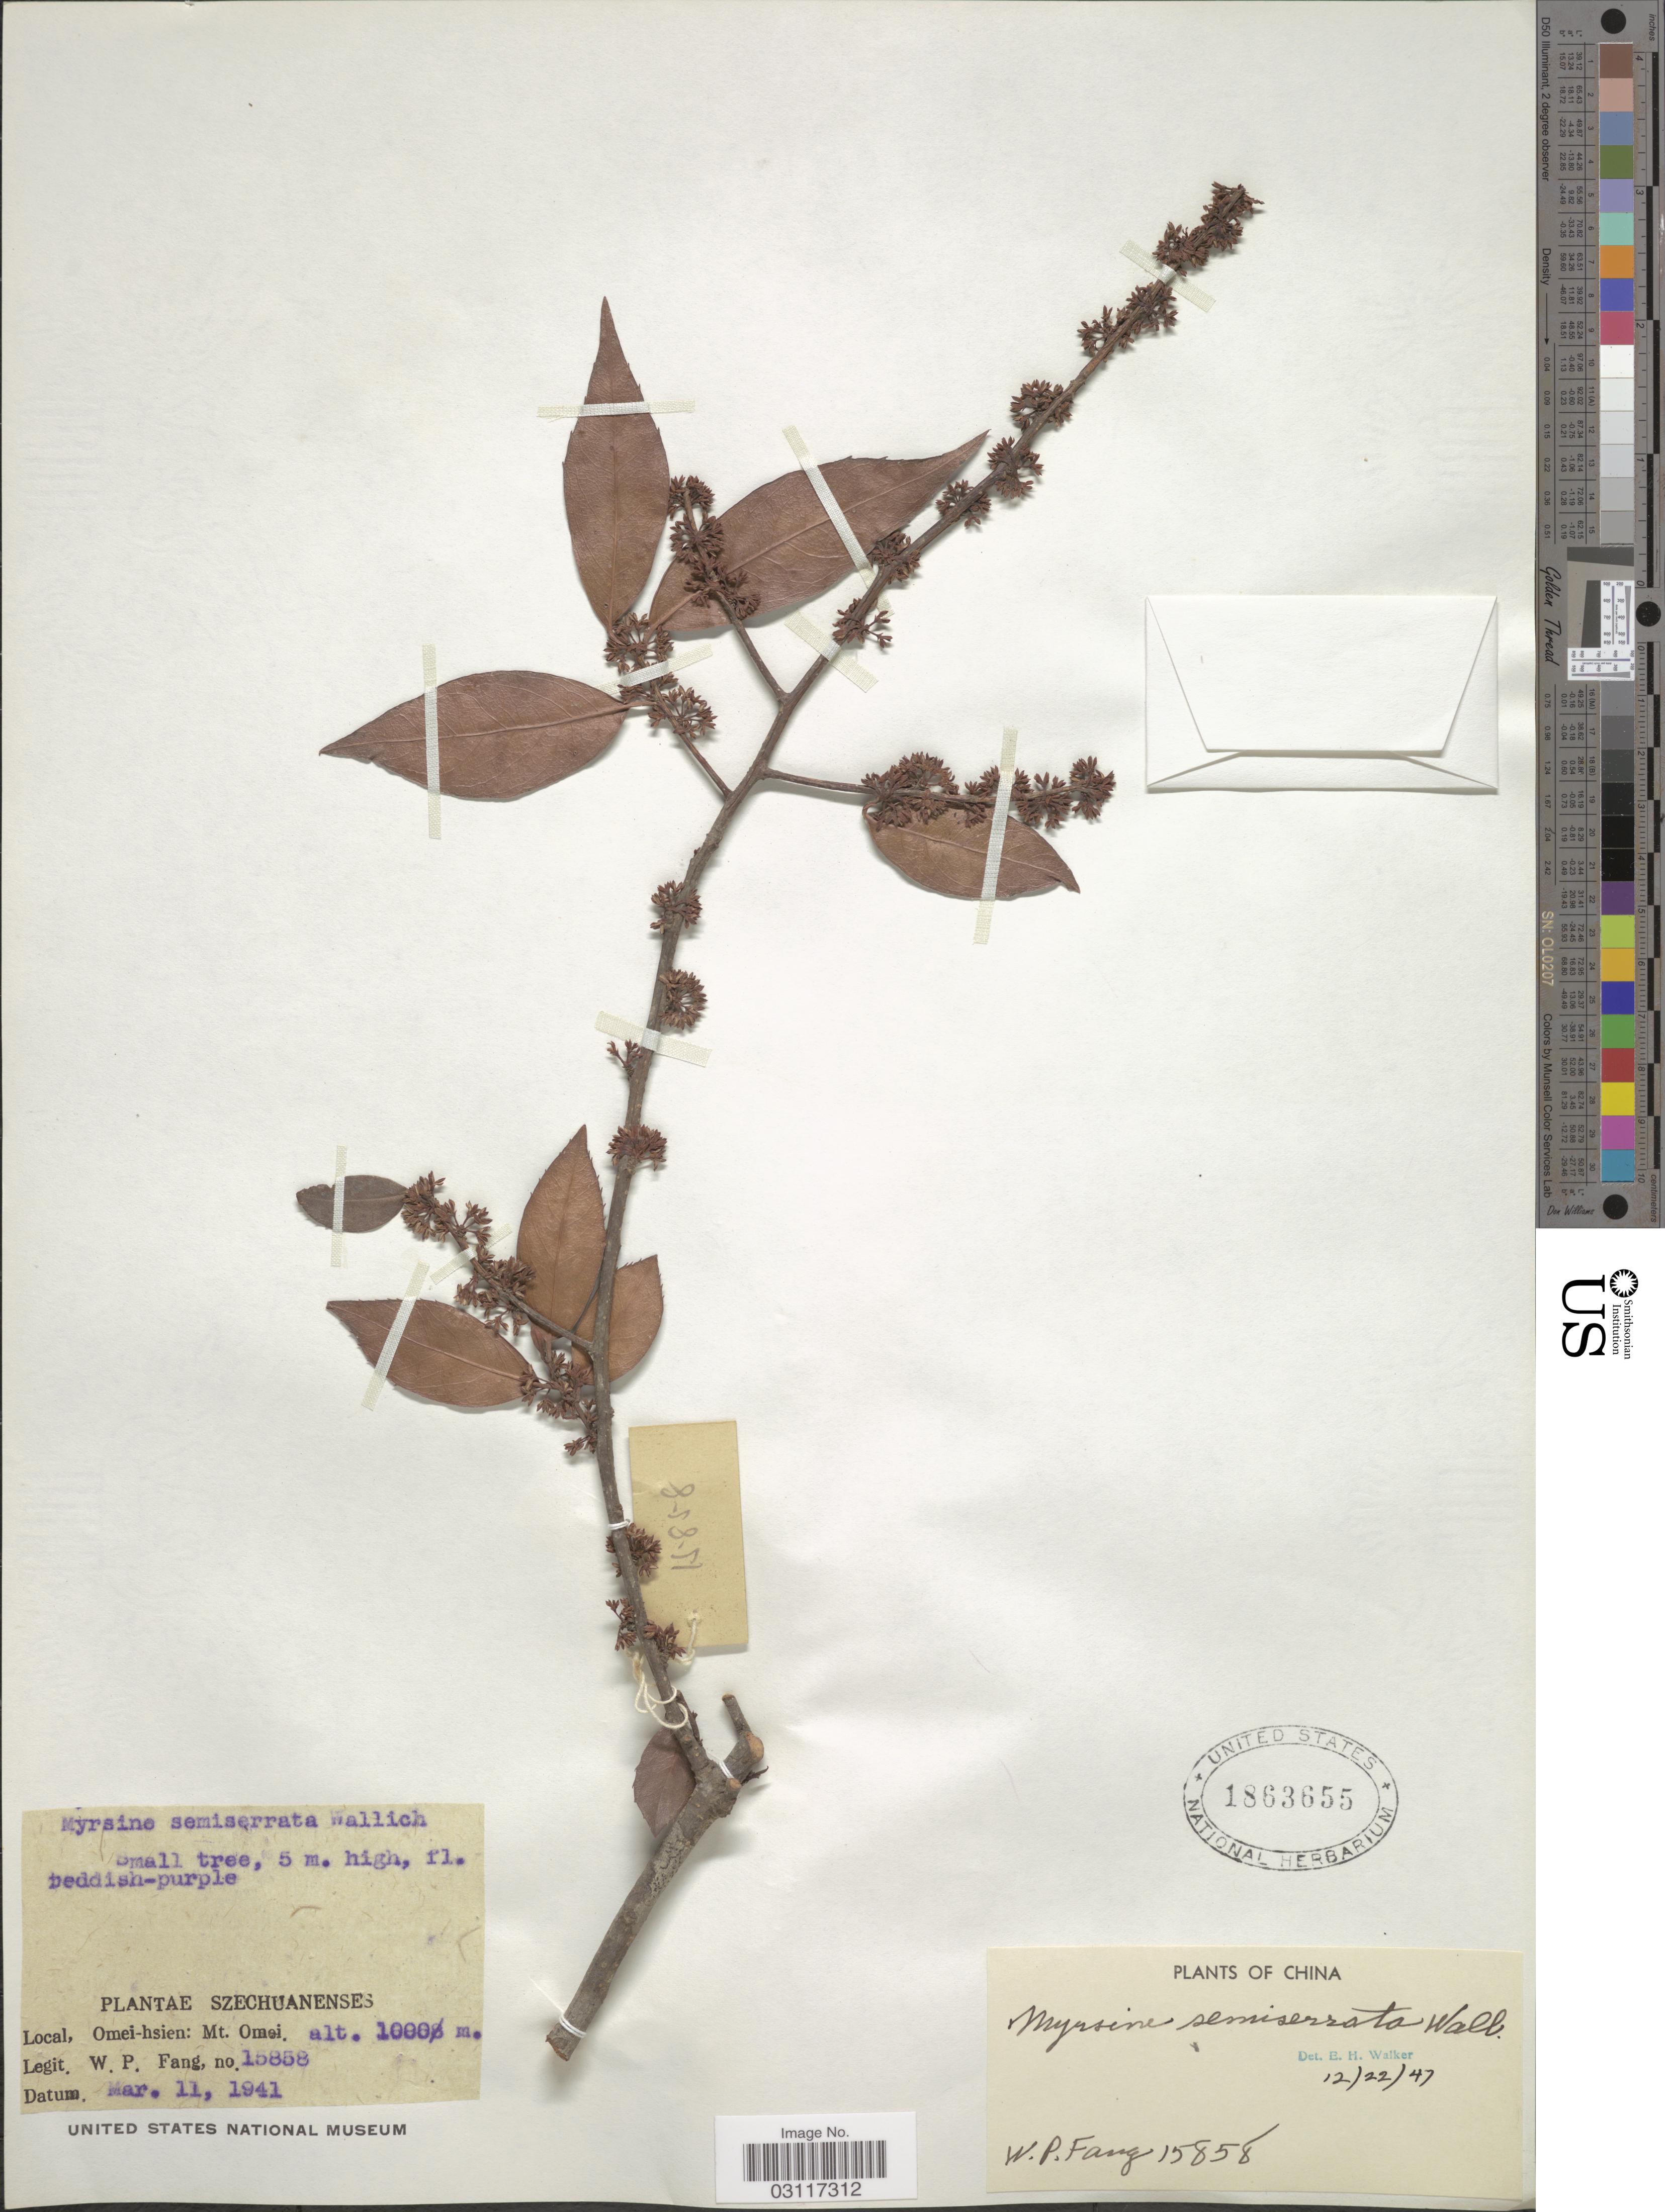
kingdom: Plantae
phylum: Tracheophyta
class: Magnoliopsida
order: Ericales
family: Primulaceae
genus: Myrsine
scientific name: Myrsine semiserrata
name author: Wall.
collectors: W. P. Fang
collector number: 15858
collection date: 1941-03-11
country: China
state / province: Sichuan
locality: Szechuanenses. Omei-hsien: Mt. Omei.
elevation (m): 1000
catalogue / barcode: US 1863655